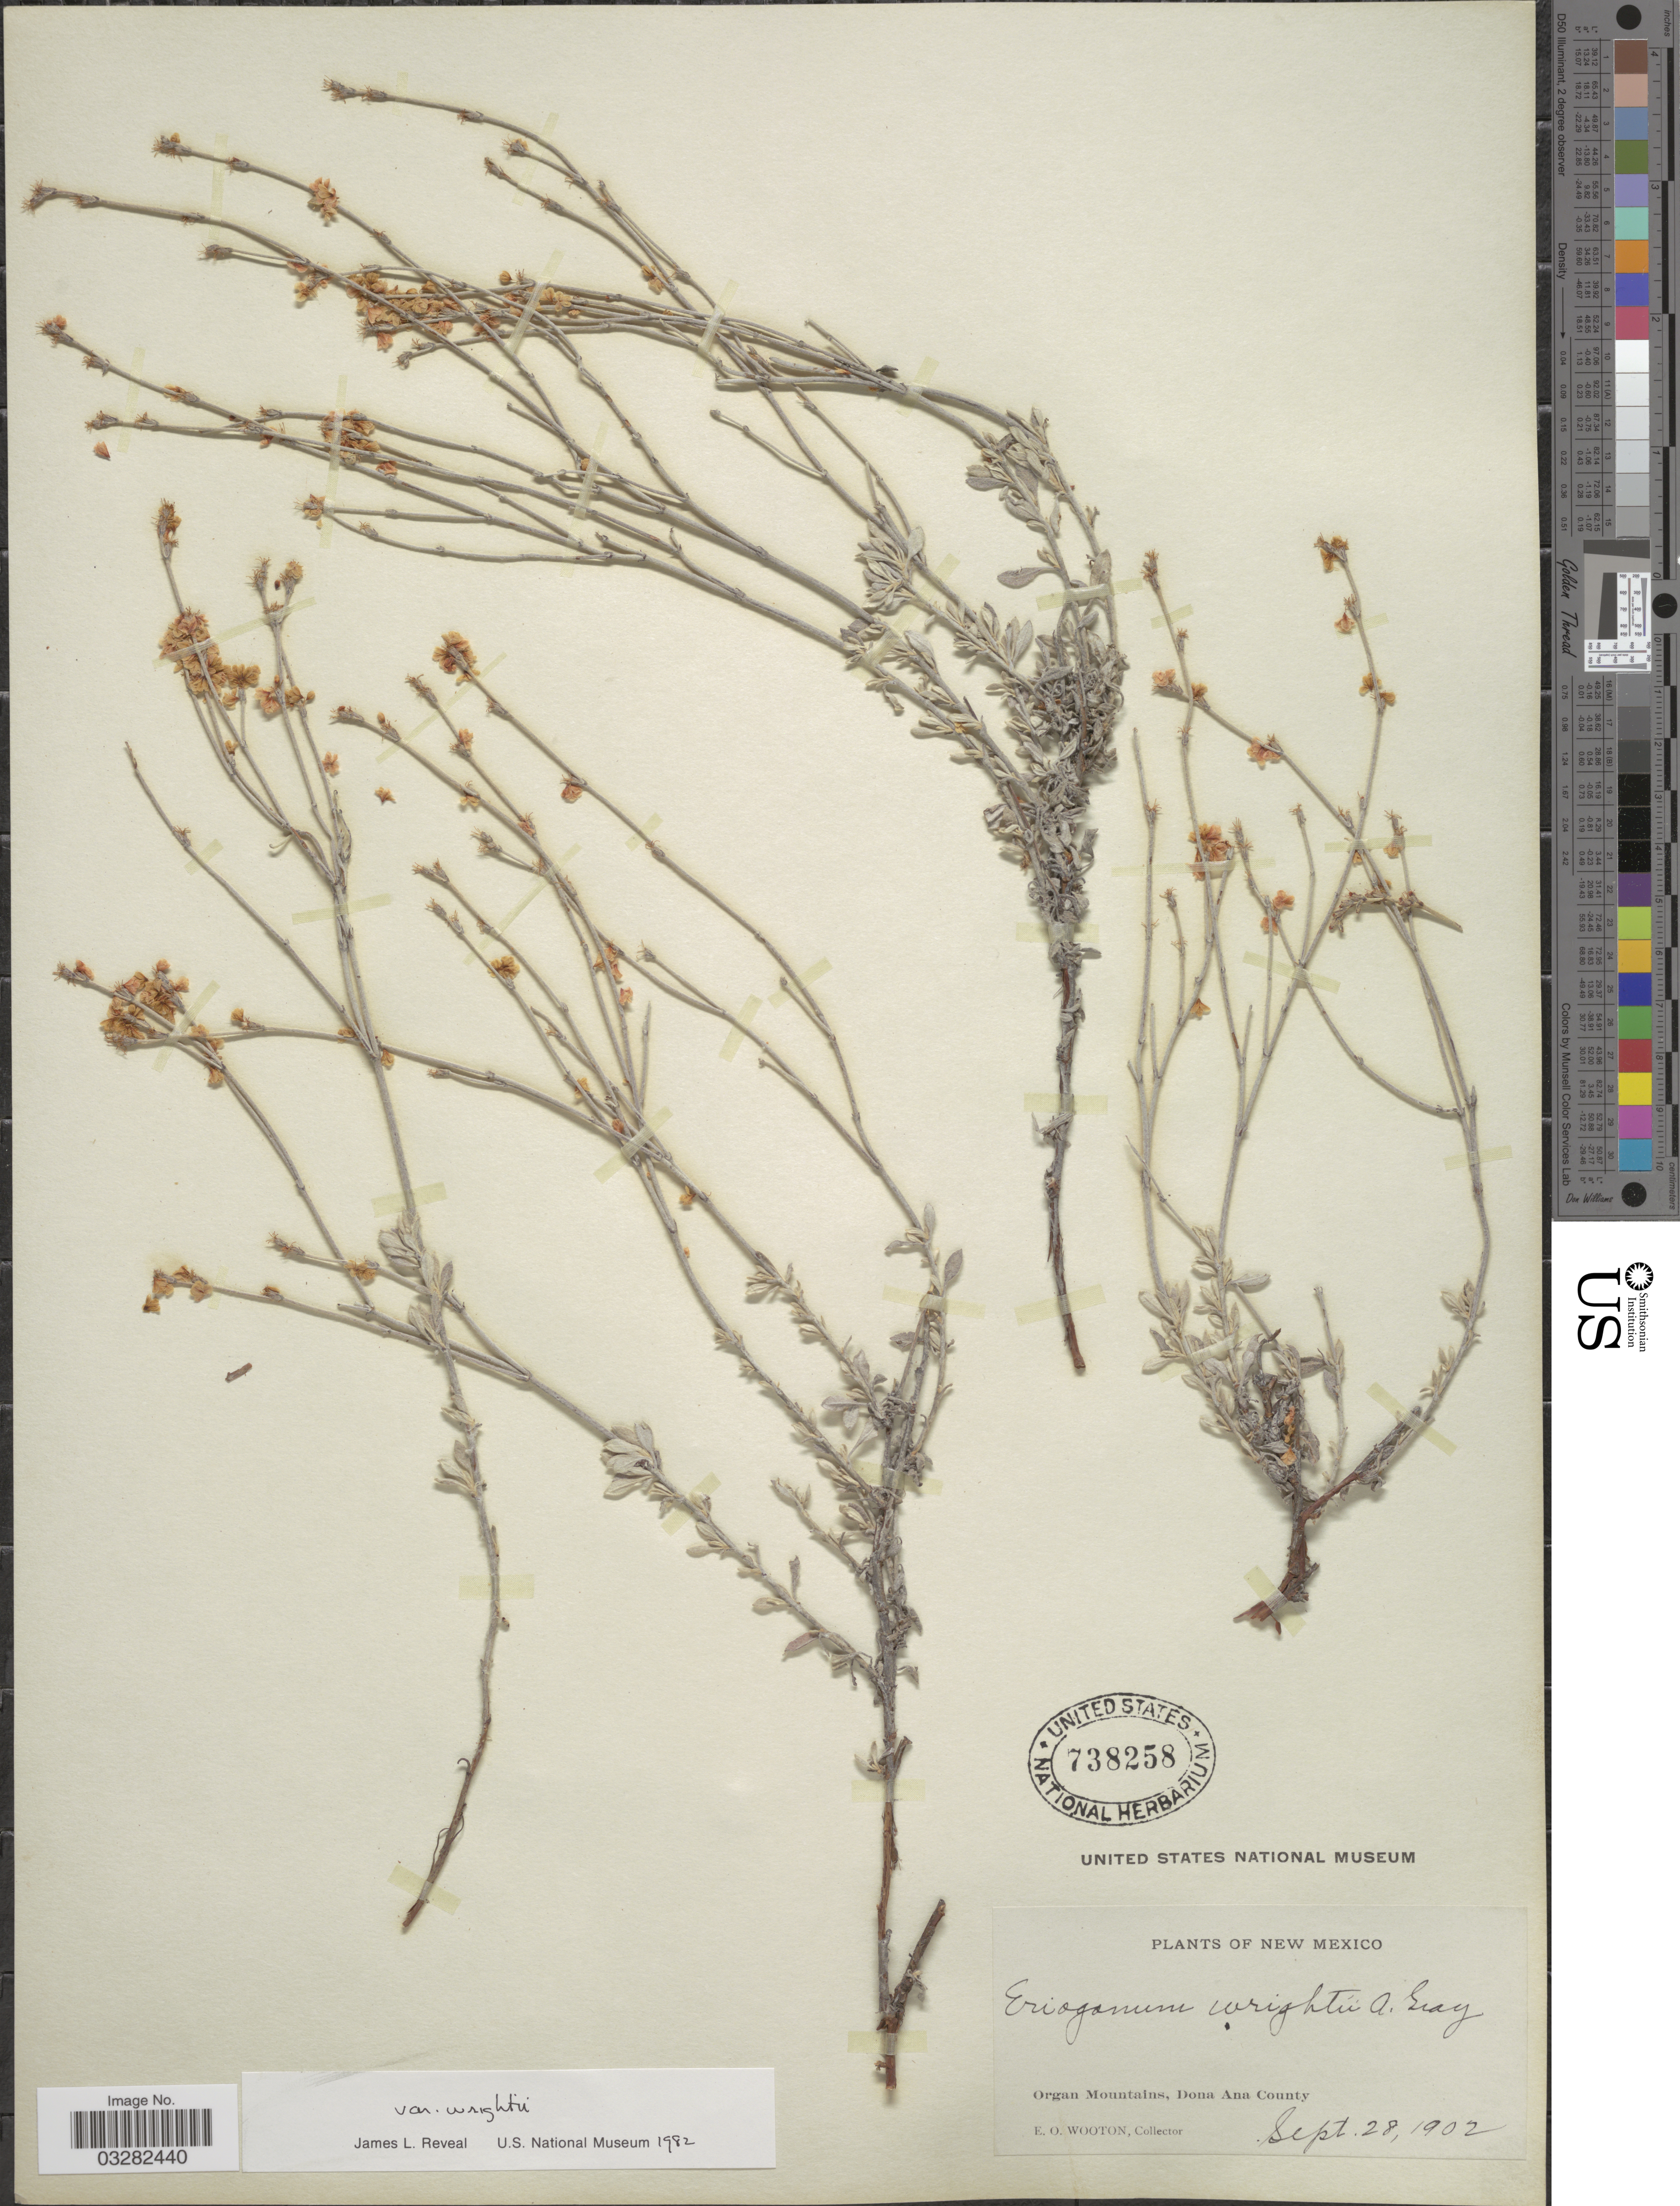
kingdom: Plantae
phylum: Tracheophyta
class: Magnoliopsida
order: Caryophyllales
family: Polygonaceae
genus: Eriogonum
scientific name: Eriogonum wrightii var. wrightii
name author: Torr. ex Benth.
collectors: E. O. Wooton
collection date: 1902-09-28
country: United States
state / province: New Mexico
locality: Organ Mountains, Dona Ana County.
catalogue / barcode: US 738258